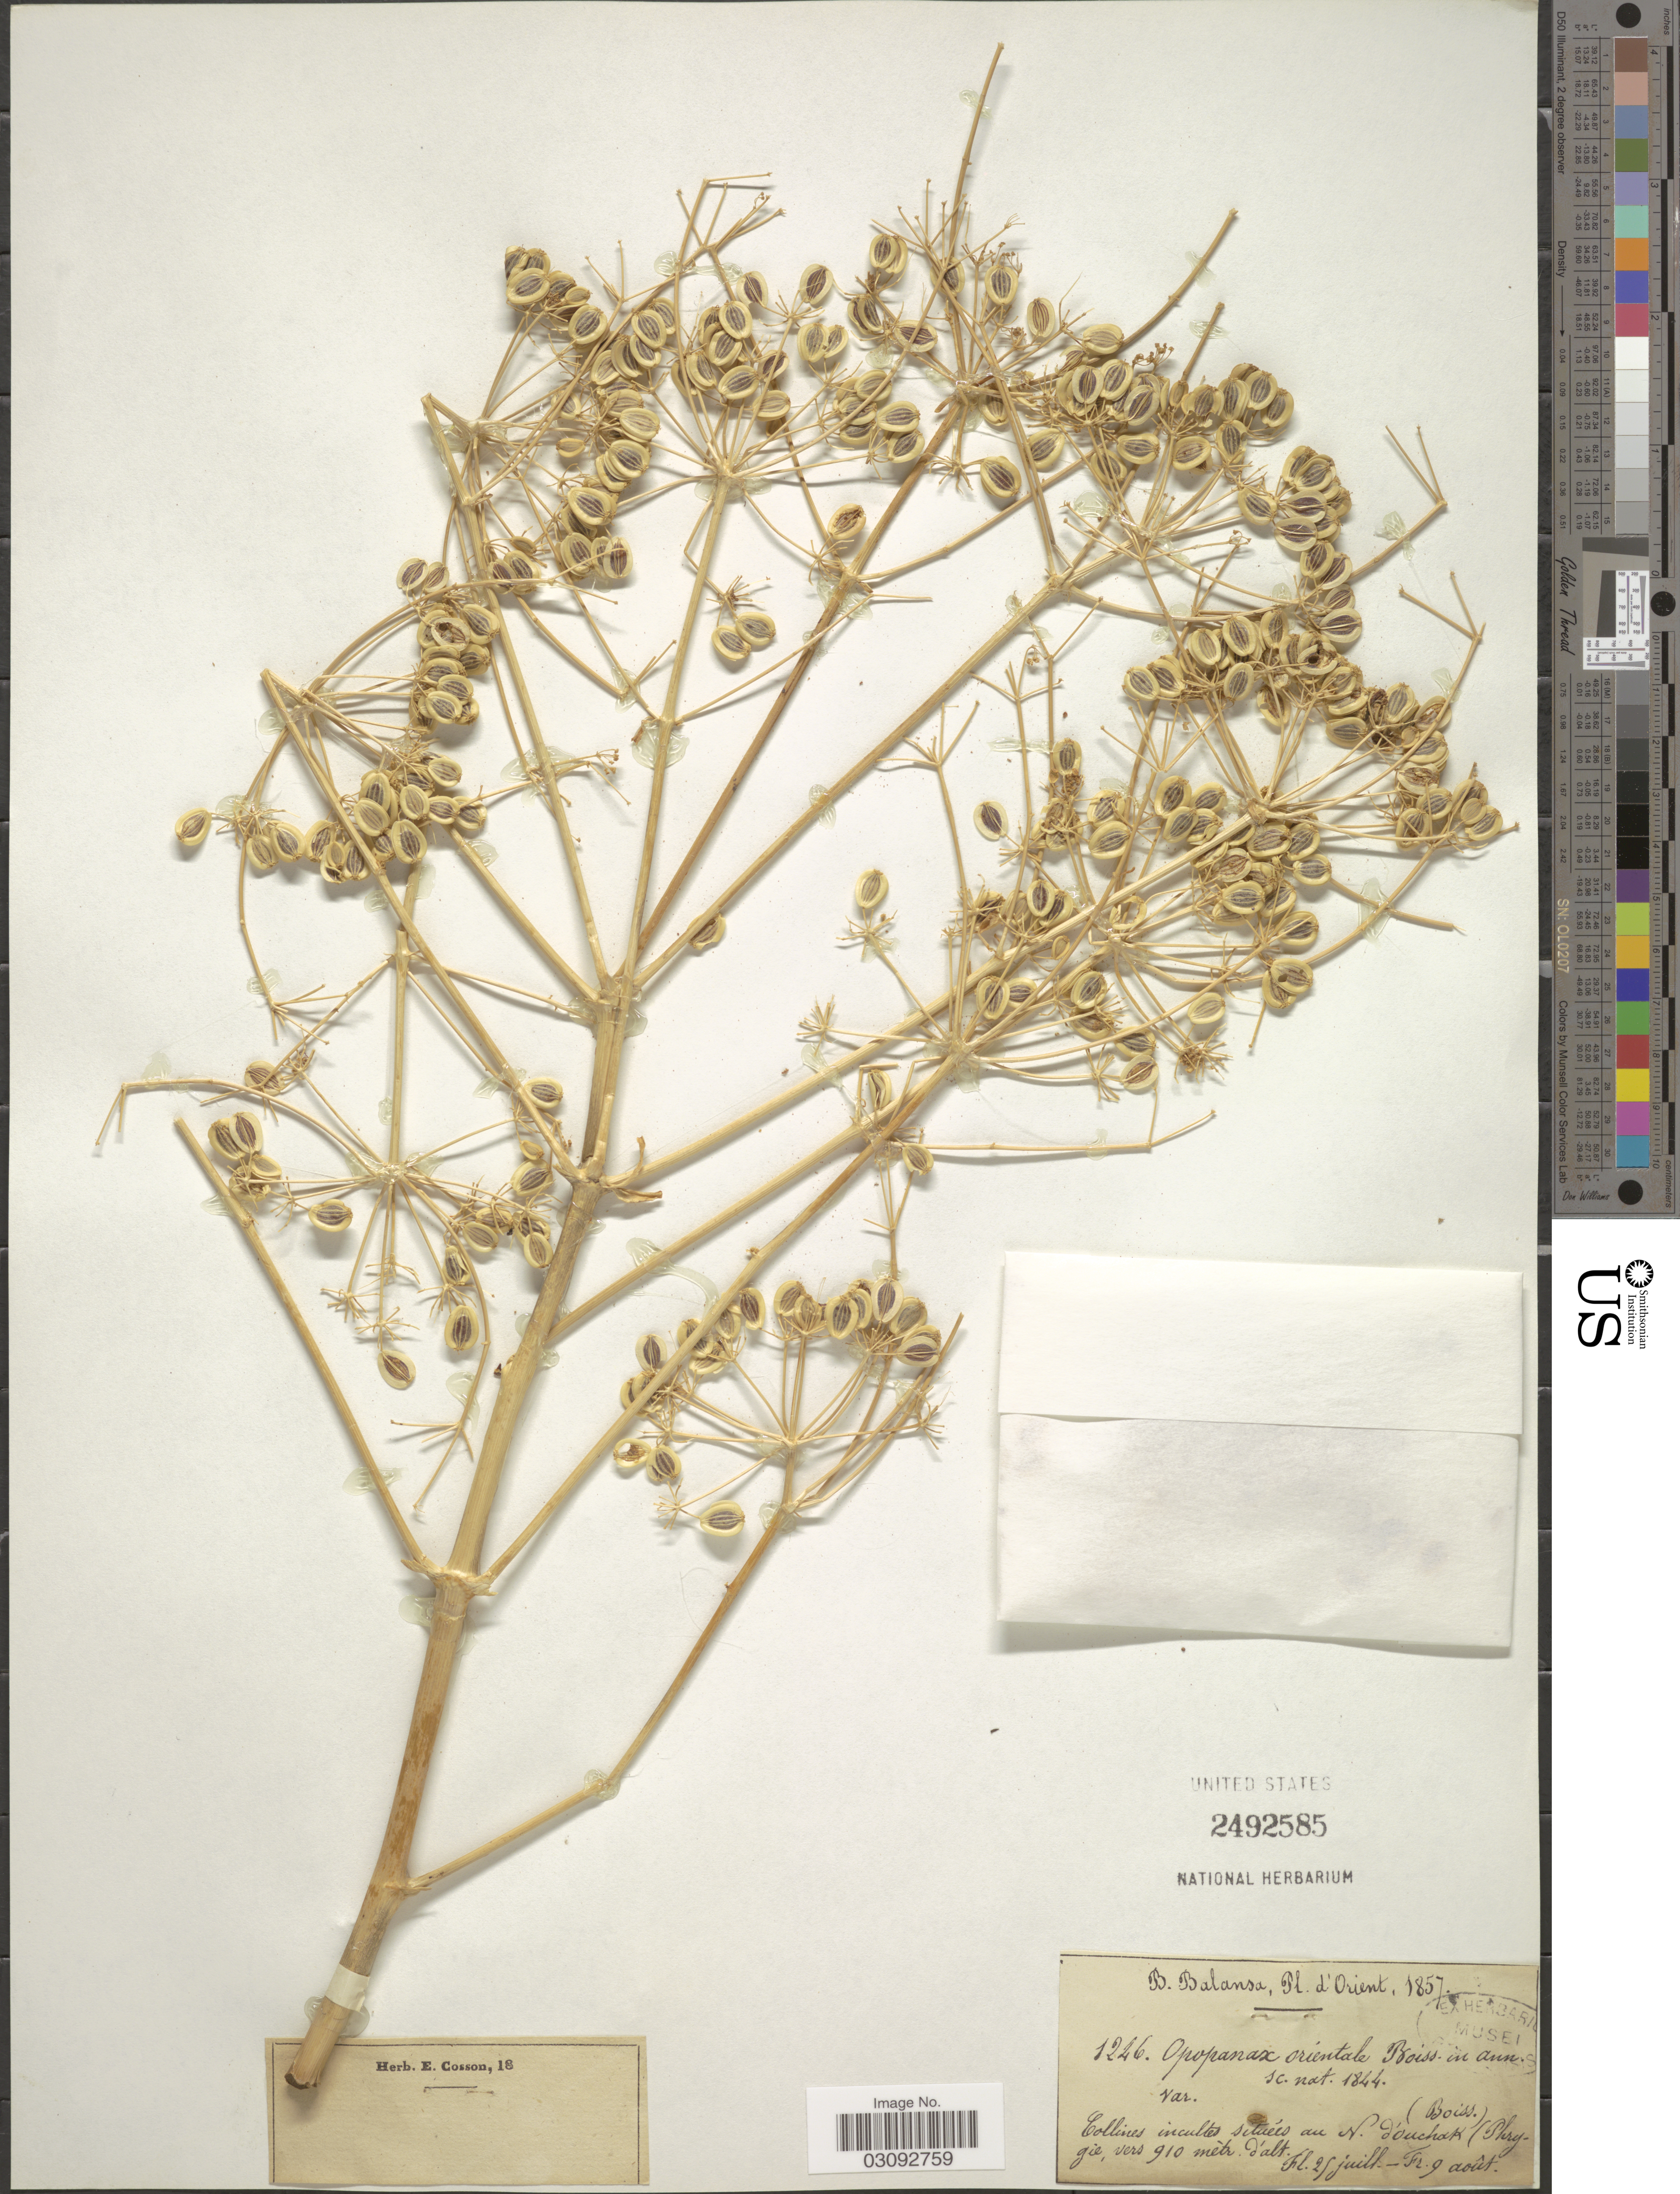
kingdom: Plantae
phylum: Tracheophyta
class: Magnoliopsida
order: Apiales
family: Apiaceae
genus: Opopanax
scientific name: Opopanax orientalis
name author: Boiss.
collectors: B. Balansa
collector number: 1246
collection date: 1857-07-25/1857-08-09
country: Turkey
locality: D'Orient, Collines incultes situées au N. d'Ouchak (Phrygie).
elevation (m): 910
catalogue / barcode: US 2492585